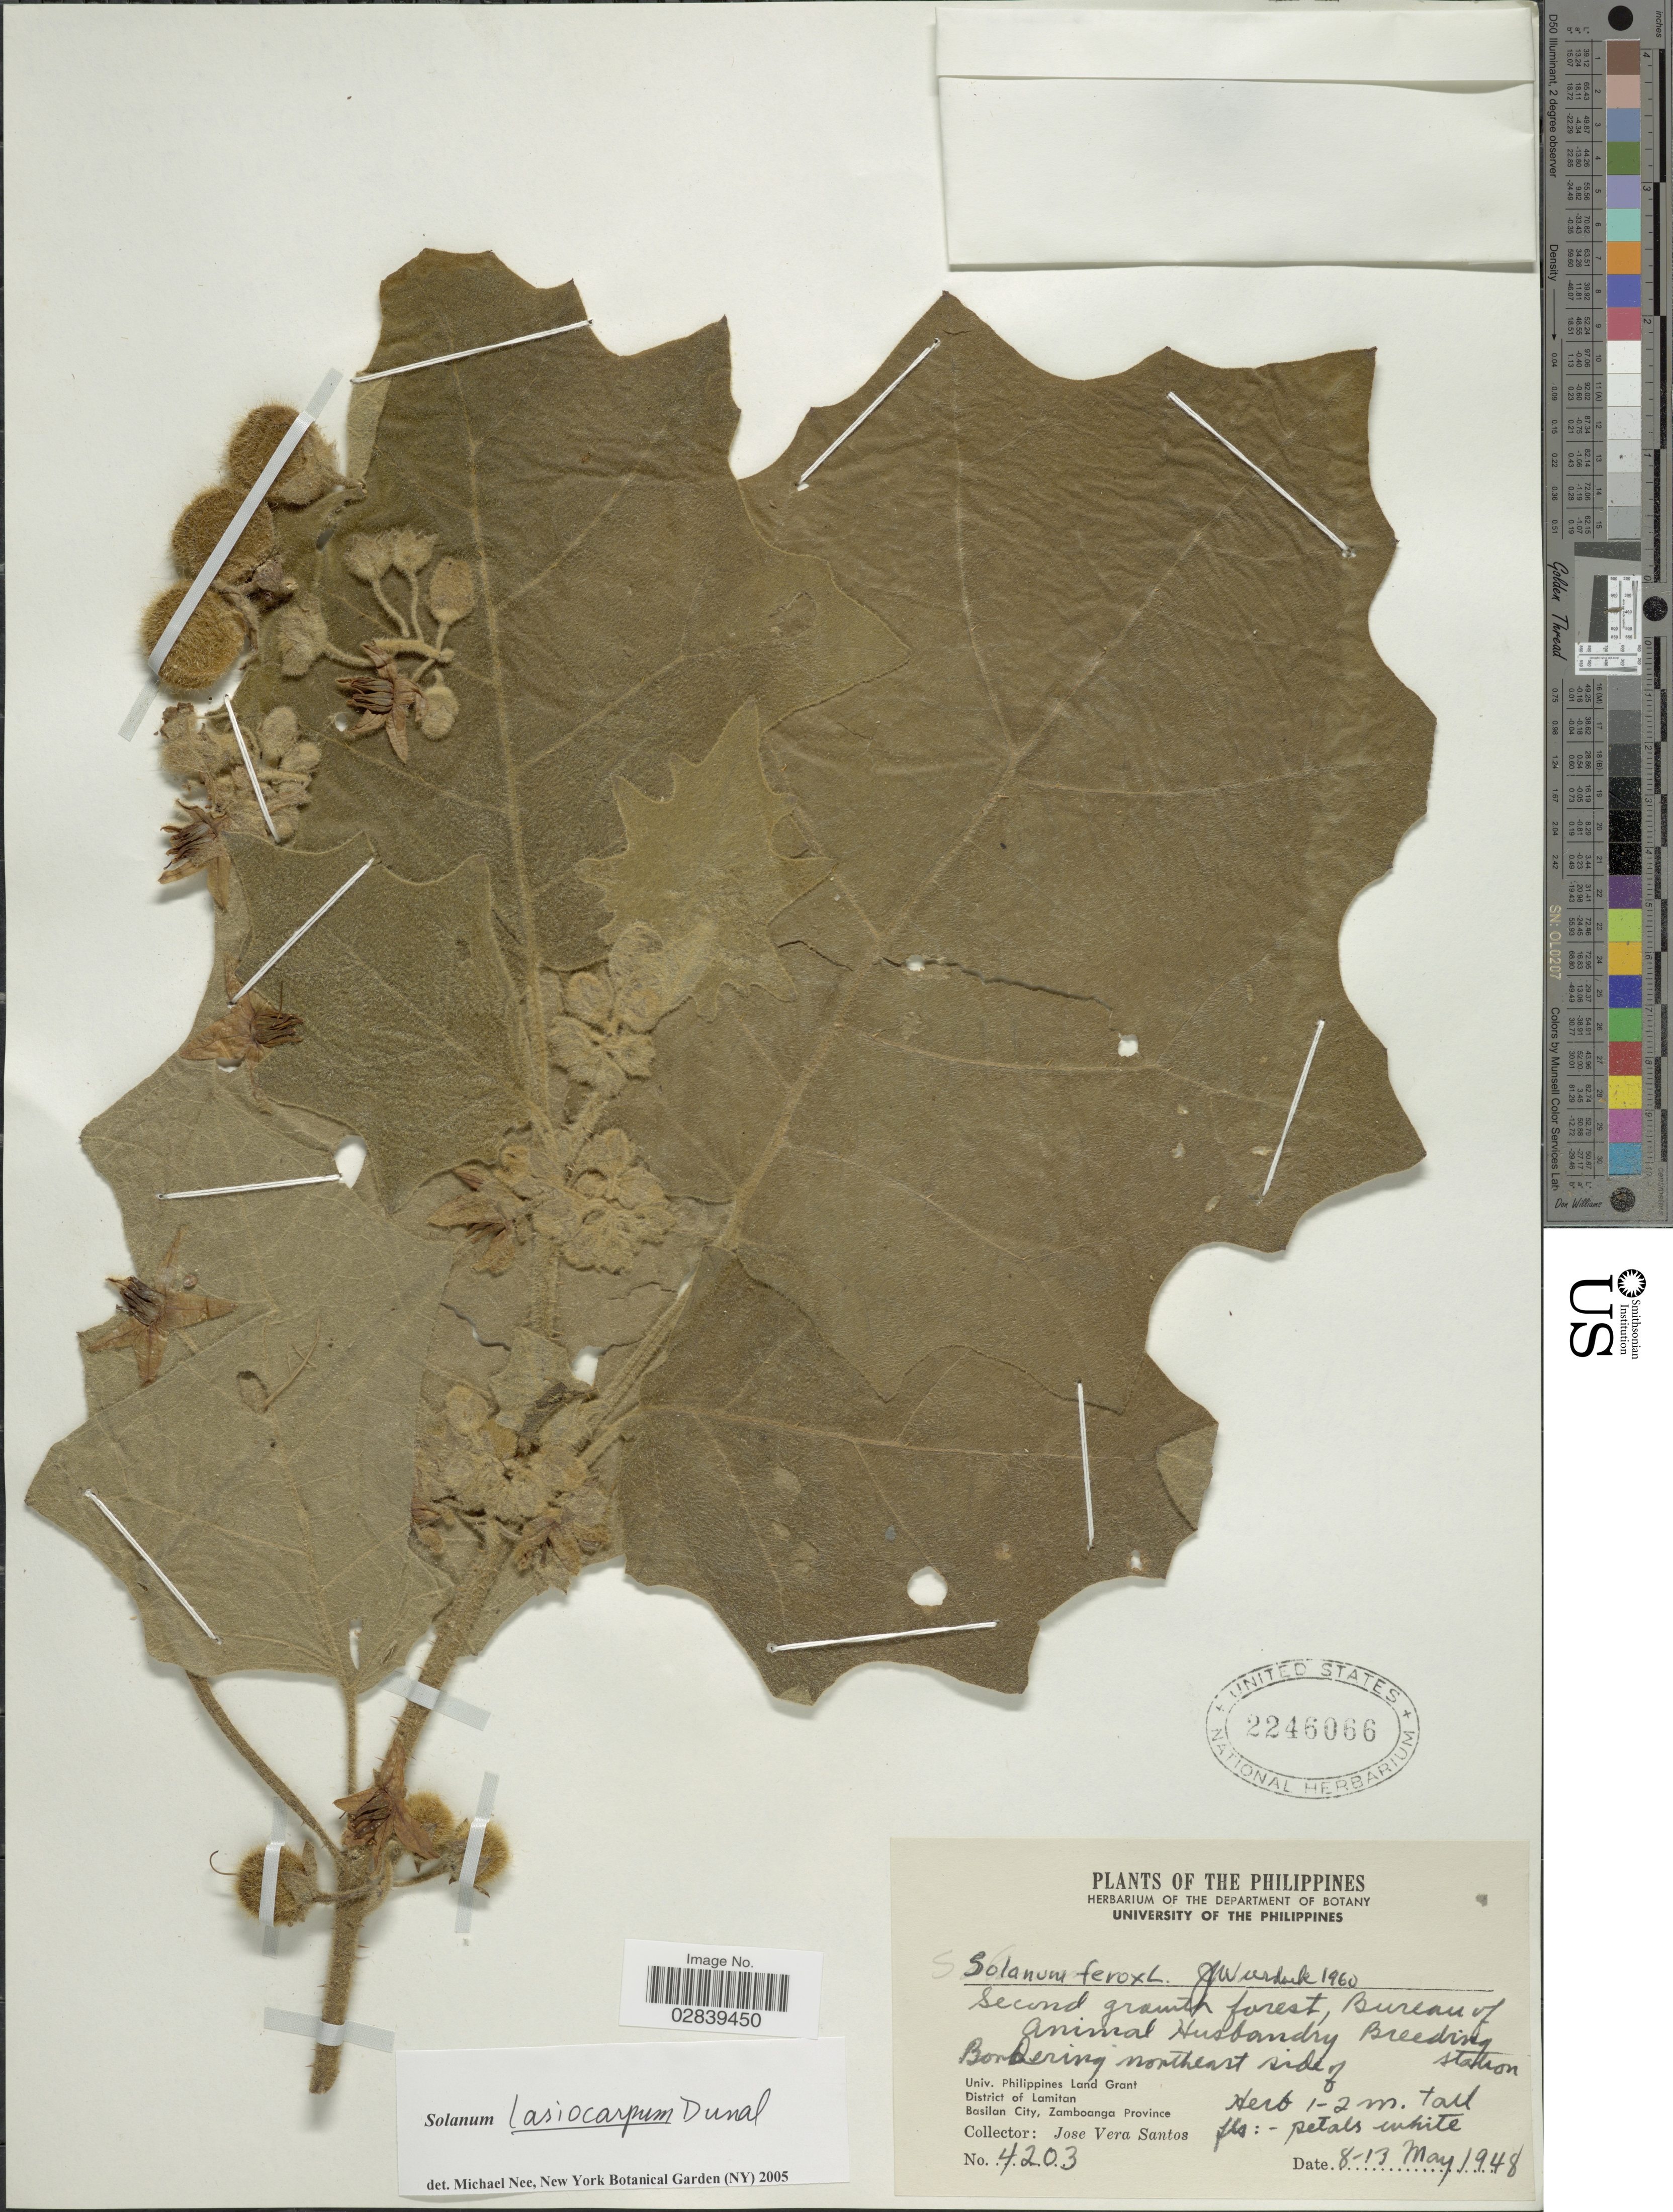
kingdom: Plantae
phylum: Tracheophyta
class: Magnoliopsida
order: Solanales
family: Solanaceae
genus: Solanum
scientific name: Solanum lasiocarpum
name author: Dunal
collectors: J. Santos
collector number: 4203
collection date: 1948-05-08/1948-05-13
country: Philippines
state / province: Muslim Mindanao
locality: Bureau of Animal Husbandry Breeding Station bordering northeast side of Univ. Philippines Land Grant, District of Lamitan, Basilan City, Zamboanga Province.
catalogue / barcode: US 2246066